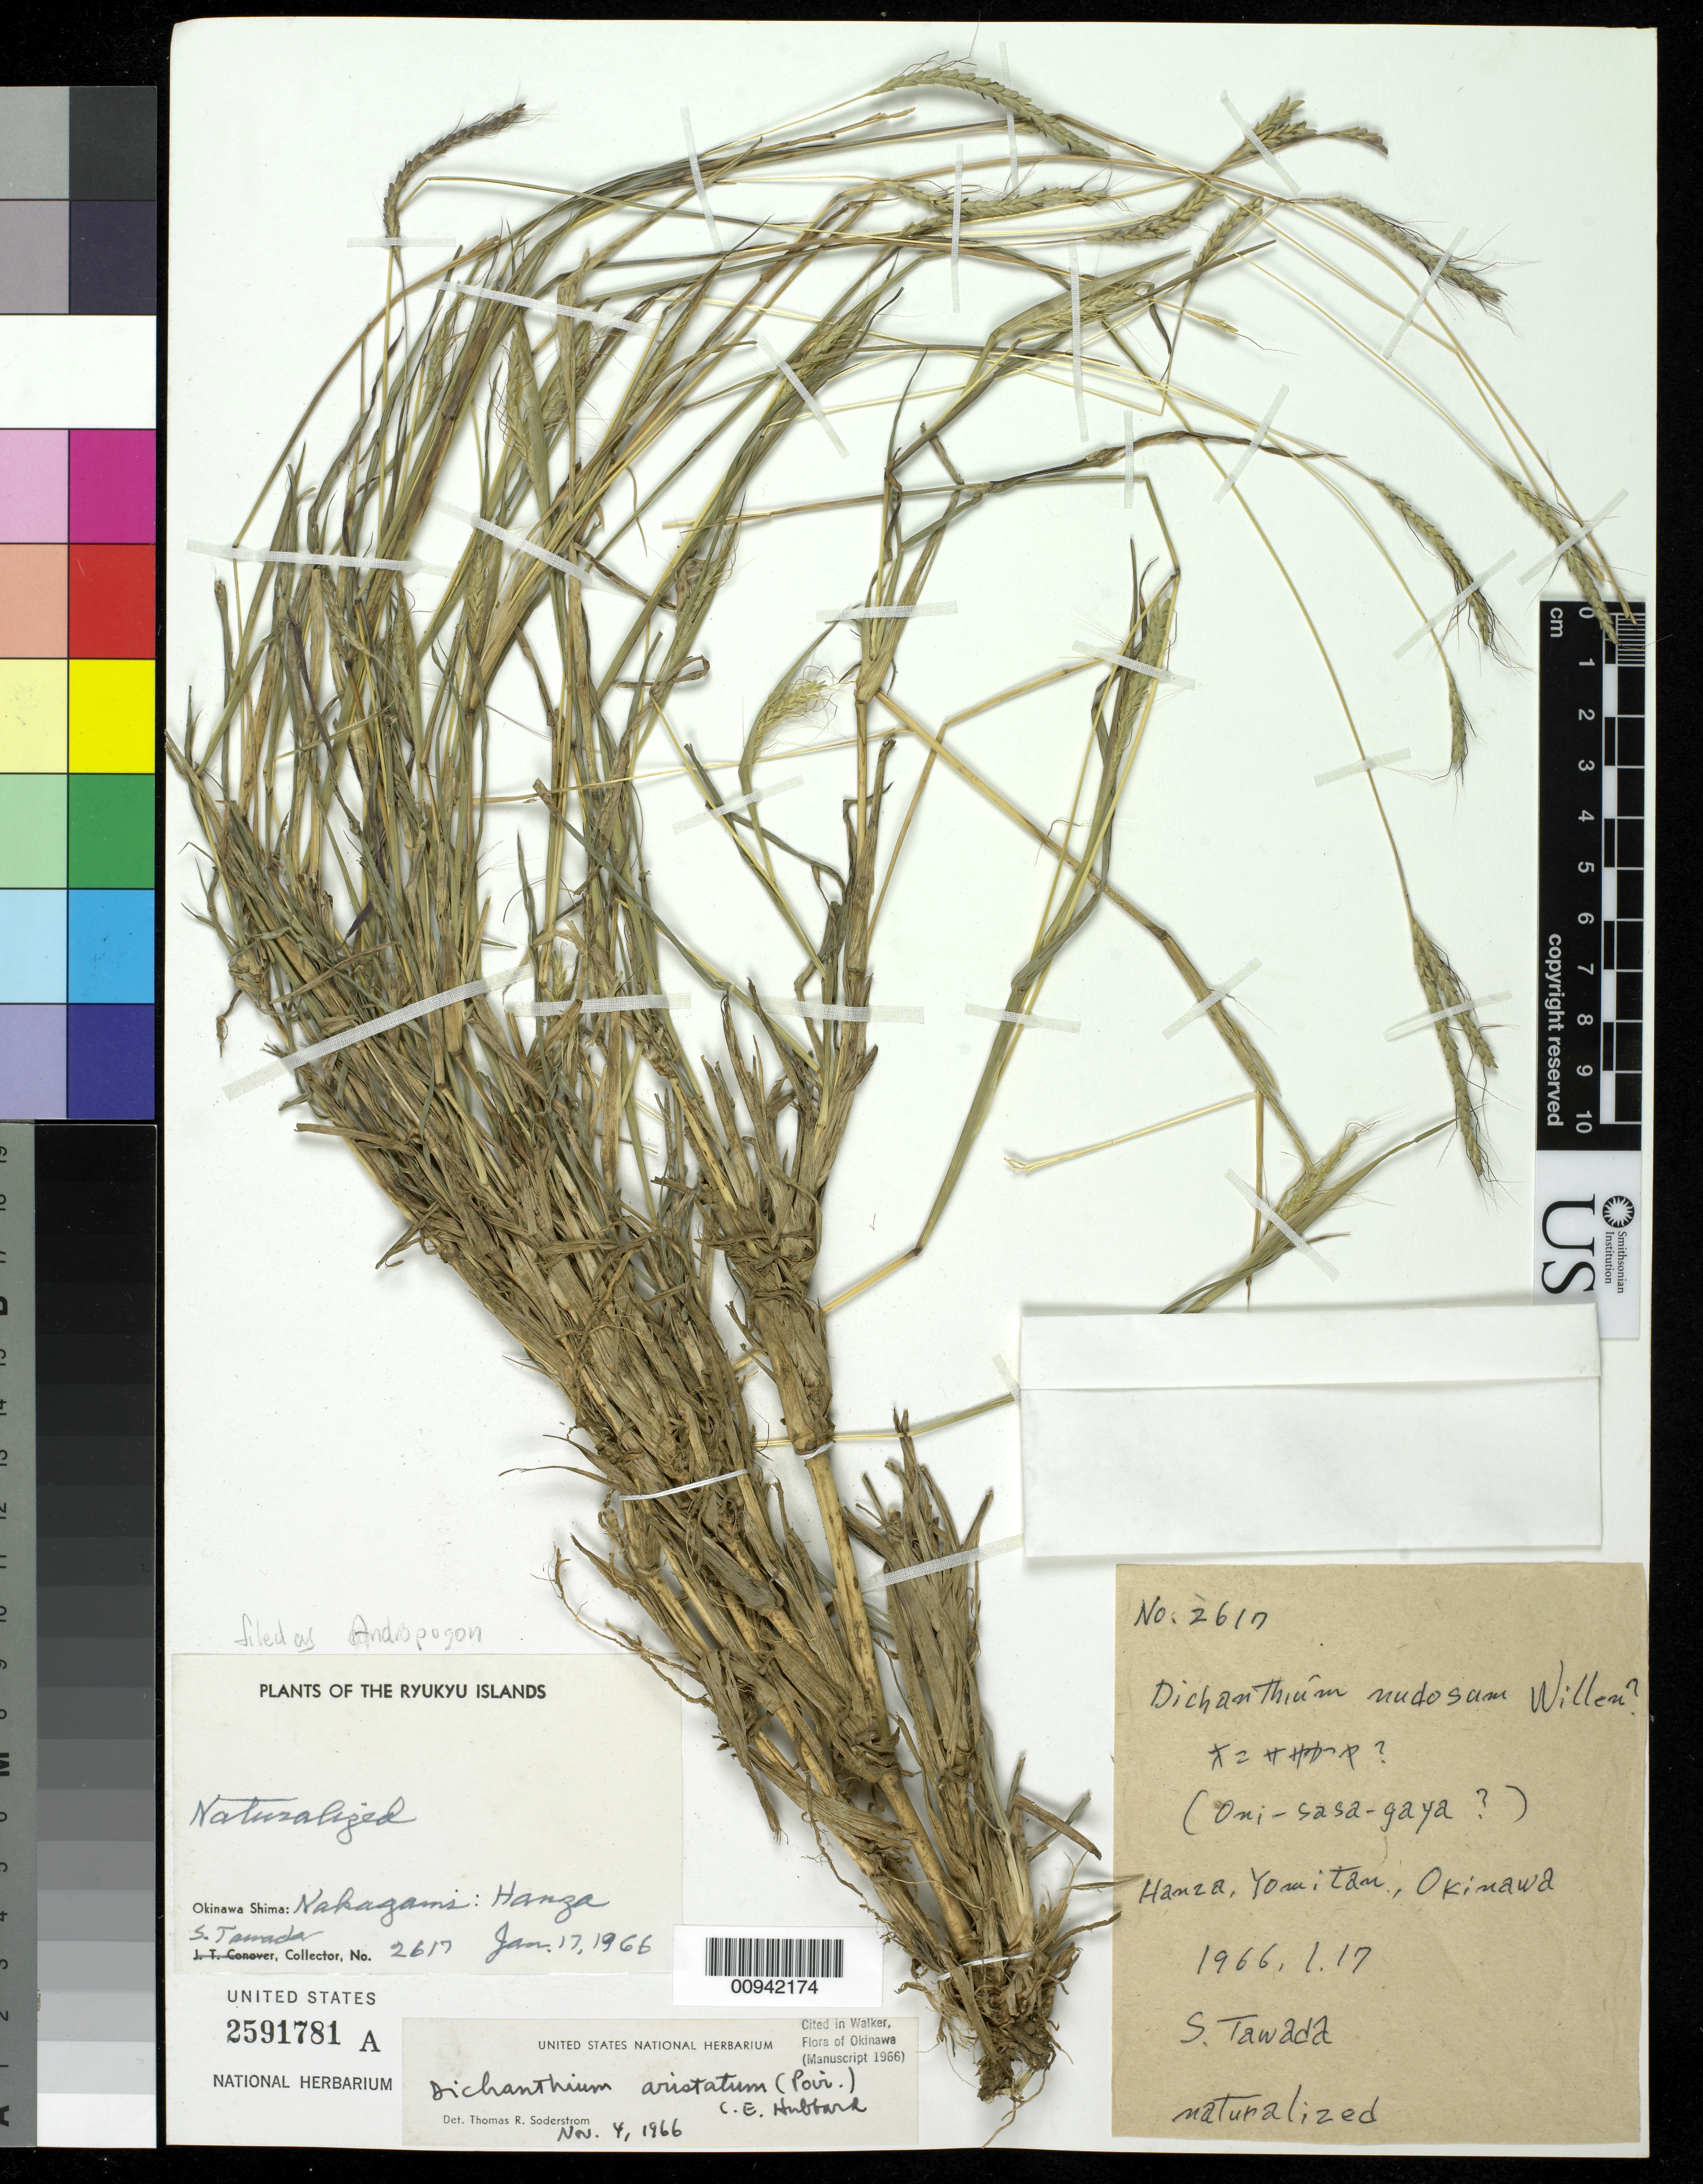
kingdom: Plantae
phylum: Tracheophyta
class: Liliopsida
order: Poales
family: Poaceae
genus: Andropogon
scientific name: Andropogon sp.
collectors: S. Tawada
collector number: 2617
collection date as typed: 17 Jan 1966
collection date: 1966-01-17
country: Japan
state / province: Okinawa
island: Okinawa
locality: Okinawa, Hanza, Yomitan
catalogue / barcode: US 2591781